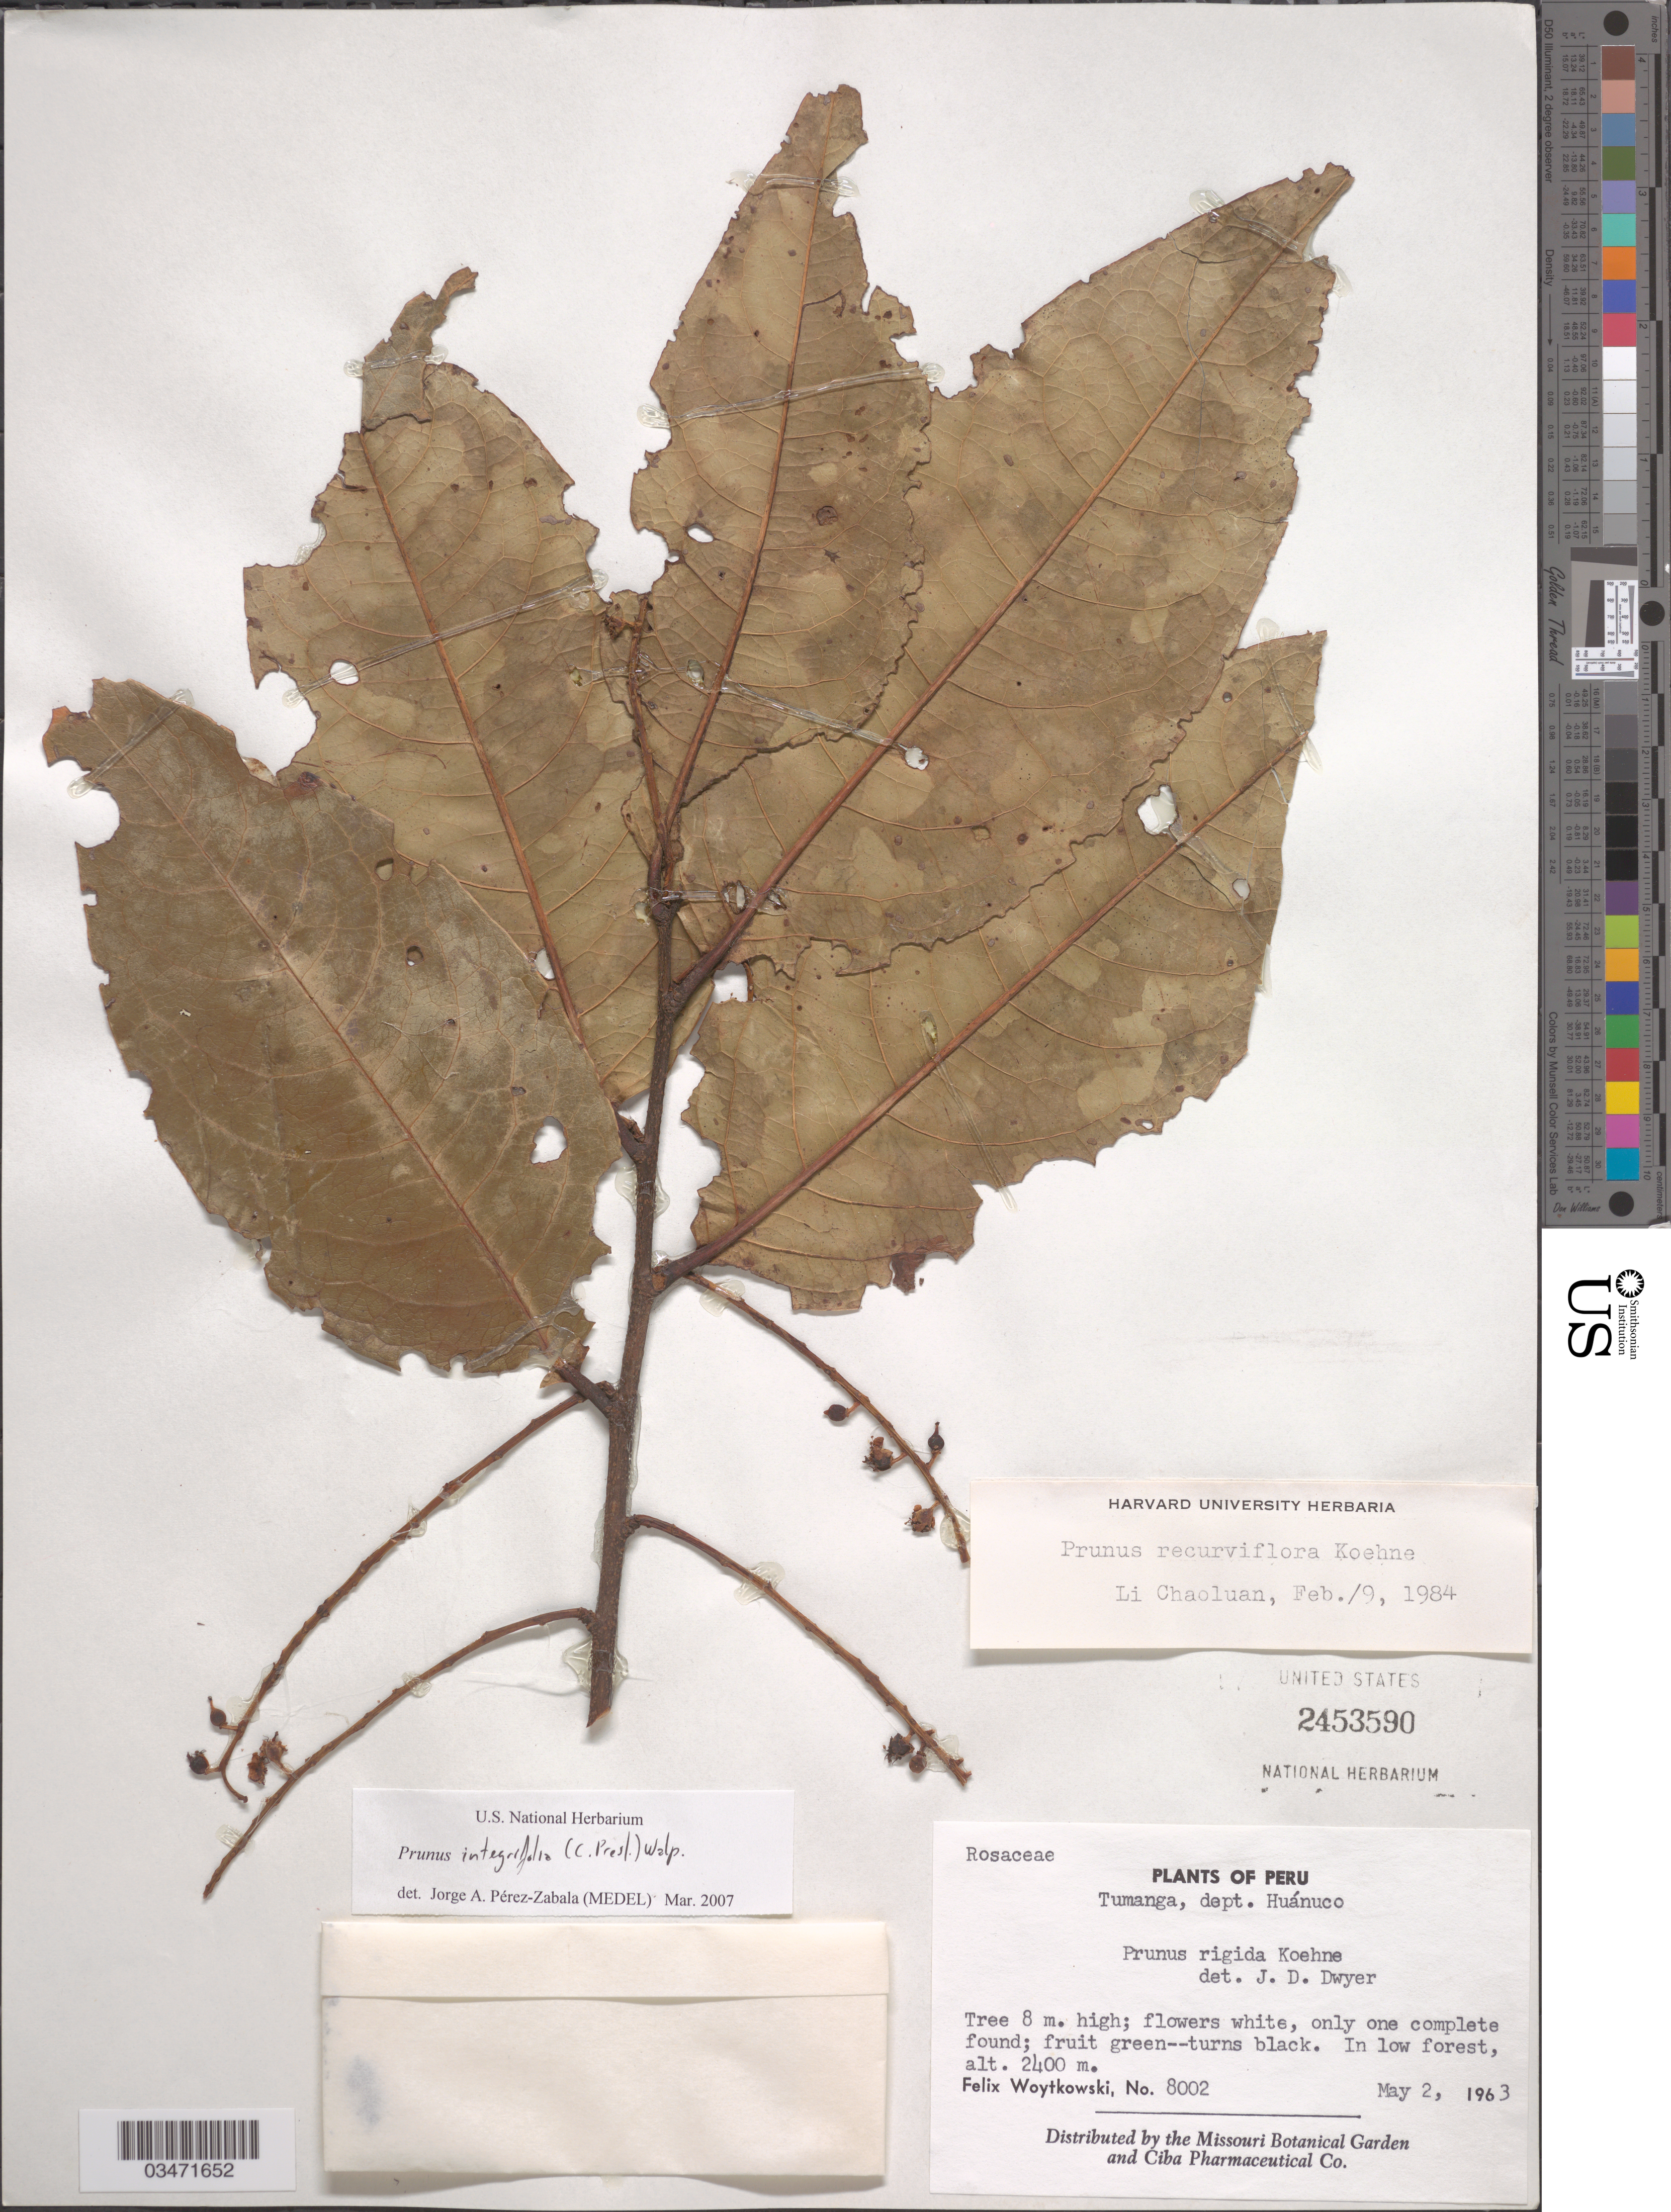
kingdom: Plantae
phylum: Tracheophyta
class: Magnoliopsida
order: Rosales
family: Rosaceae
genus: Prunus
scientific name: Prunus integrifolia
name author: (C. Presl) Walp.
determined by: Pérez-Zabala, Jorge A.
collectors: F. Woytkowski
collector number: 8002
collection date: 1963-05-02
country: Peru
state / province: Huánuco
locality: Tumanga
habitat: In low forest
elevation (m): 2400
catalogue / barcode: US 2453590